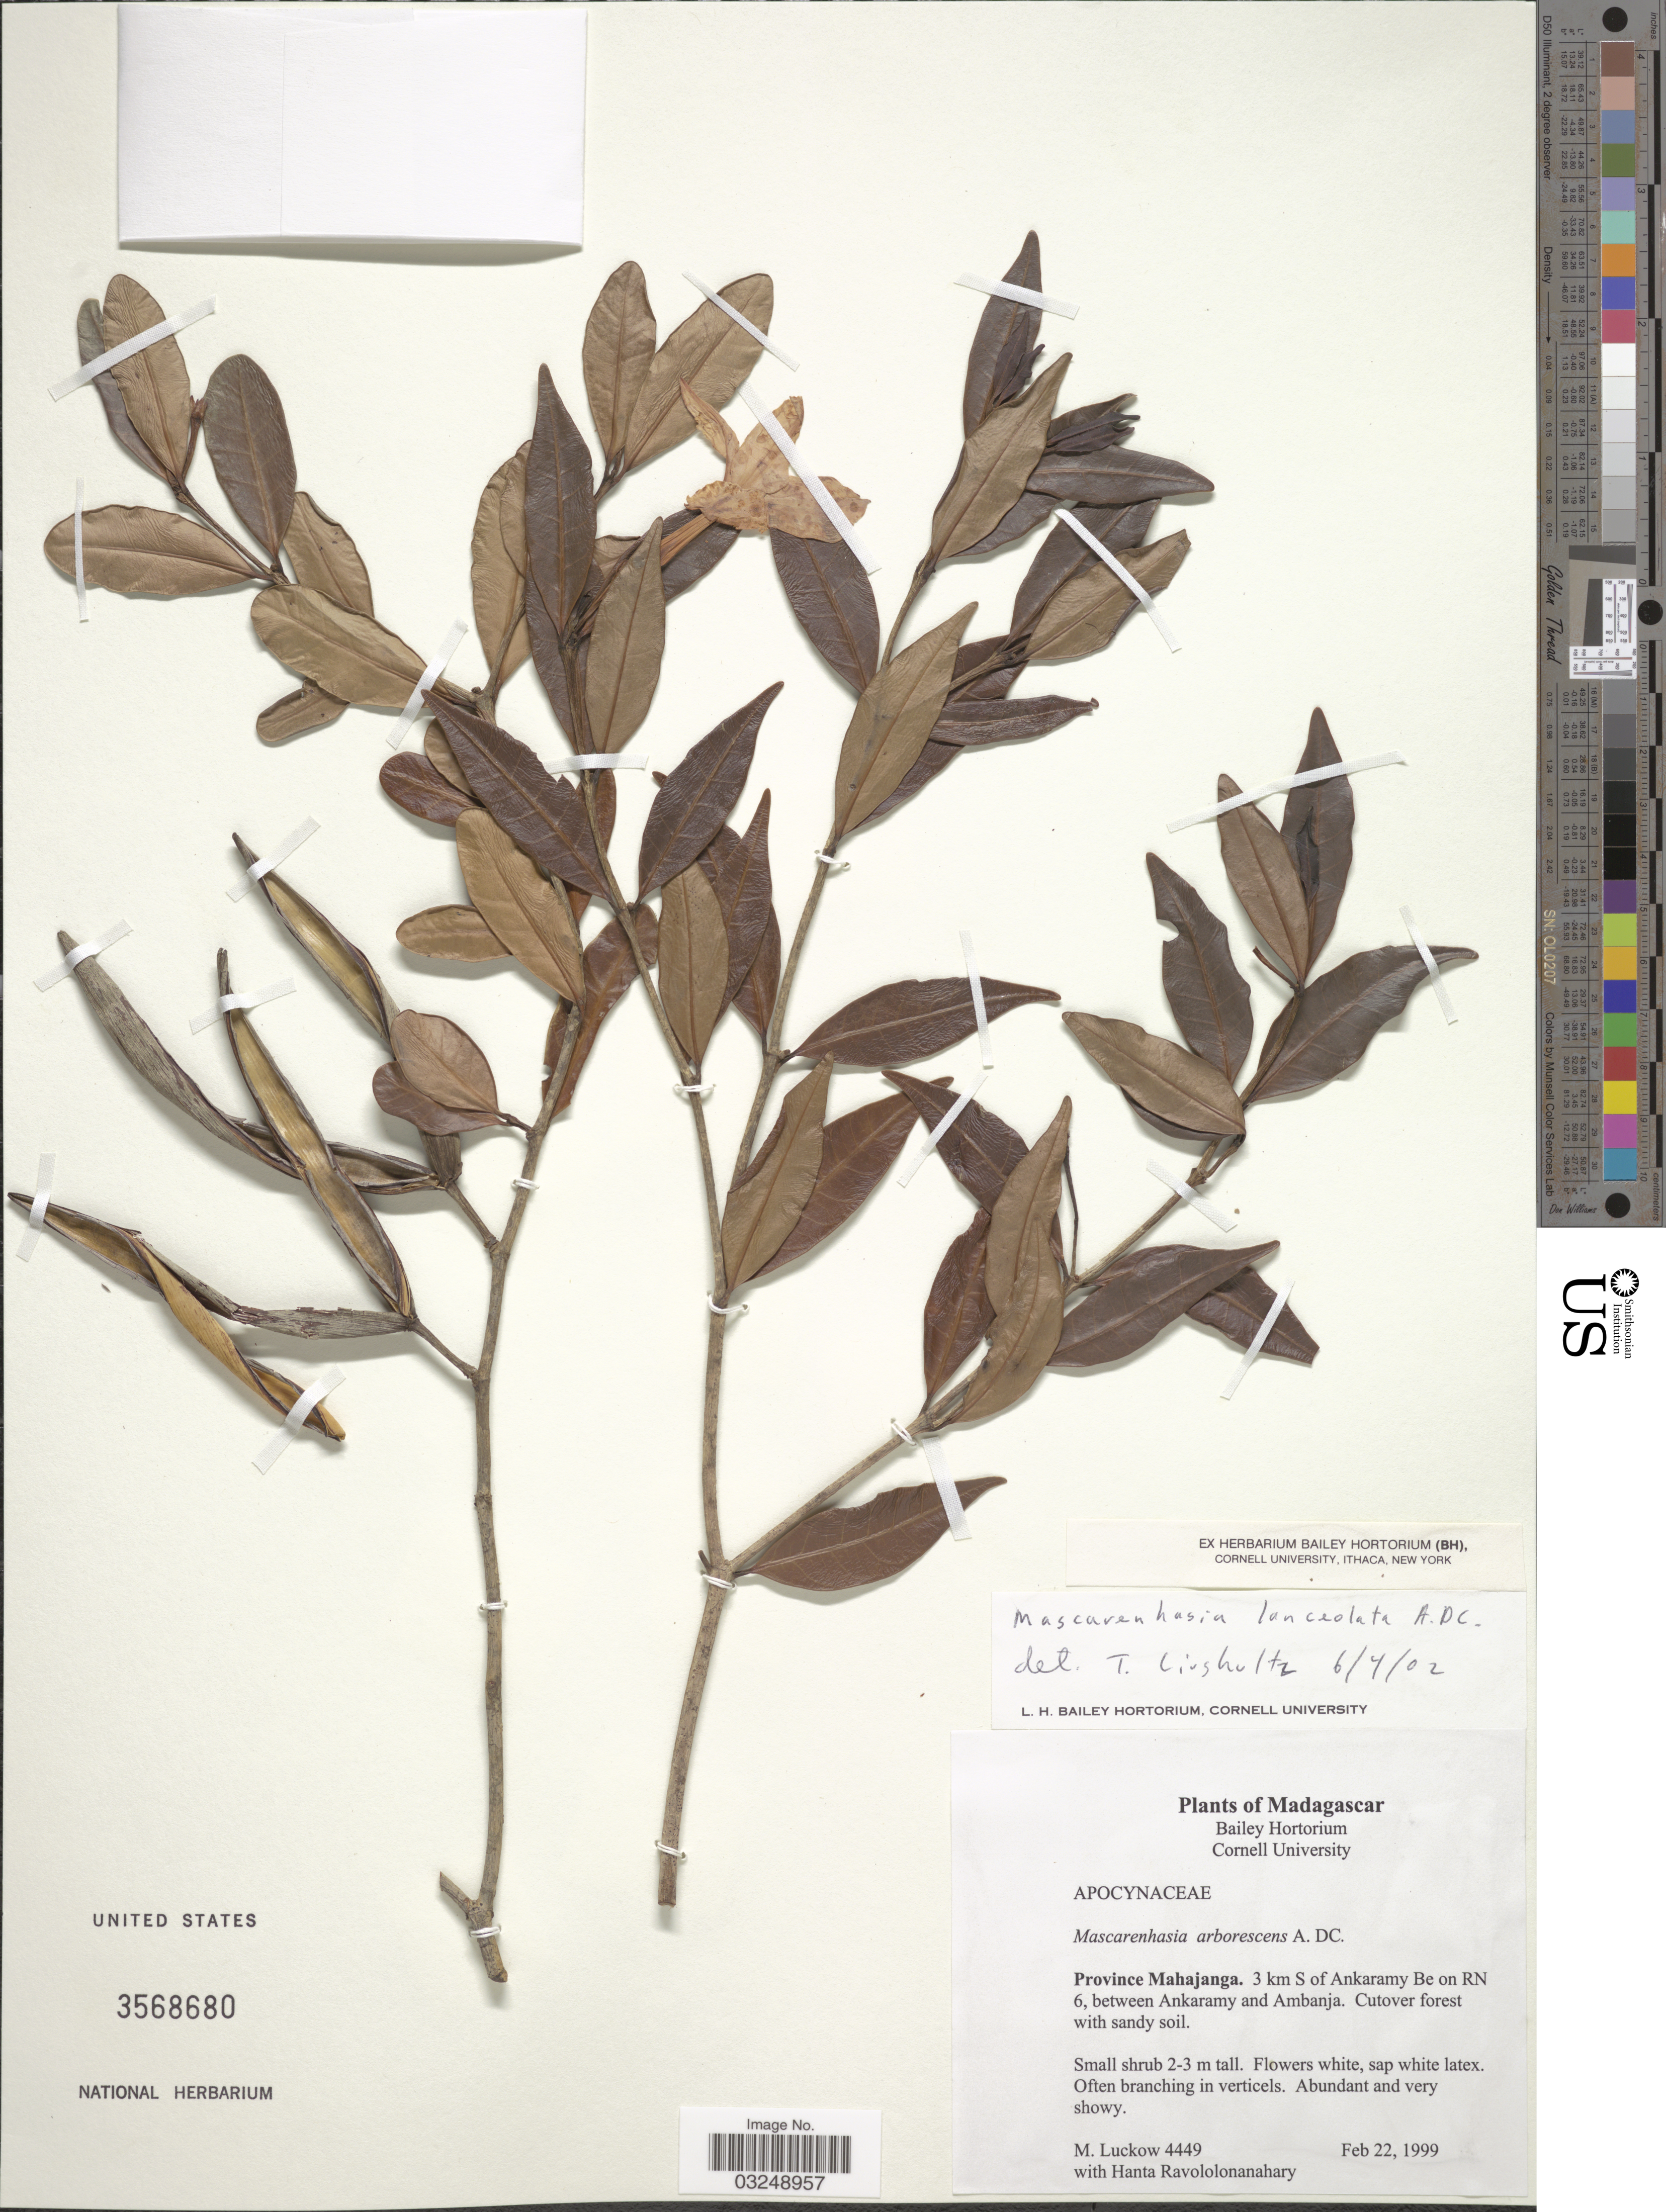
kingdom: Plantae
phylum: Tracheophyta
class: Magnoliopsida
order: Gentianales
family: Apocynaceae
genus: Mascarenhasia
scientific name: Mascarenhasia lanceolata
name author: A. DC.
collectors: M. A. Luckow & H. Ravololonanahary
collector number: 4449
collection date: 1999-02-22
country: Madagascar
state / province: Diana / Sofia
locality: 3 km S of Ankaramy Be on RN 6, between Ankaramy and Ambanja.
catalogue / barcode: US 3568680